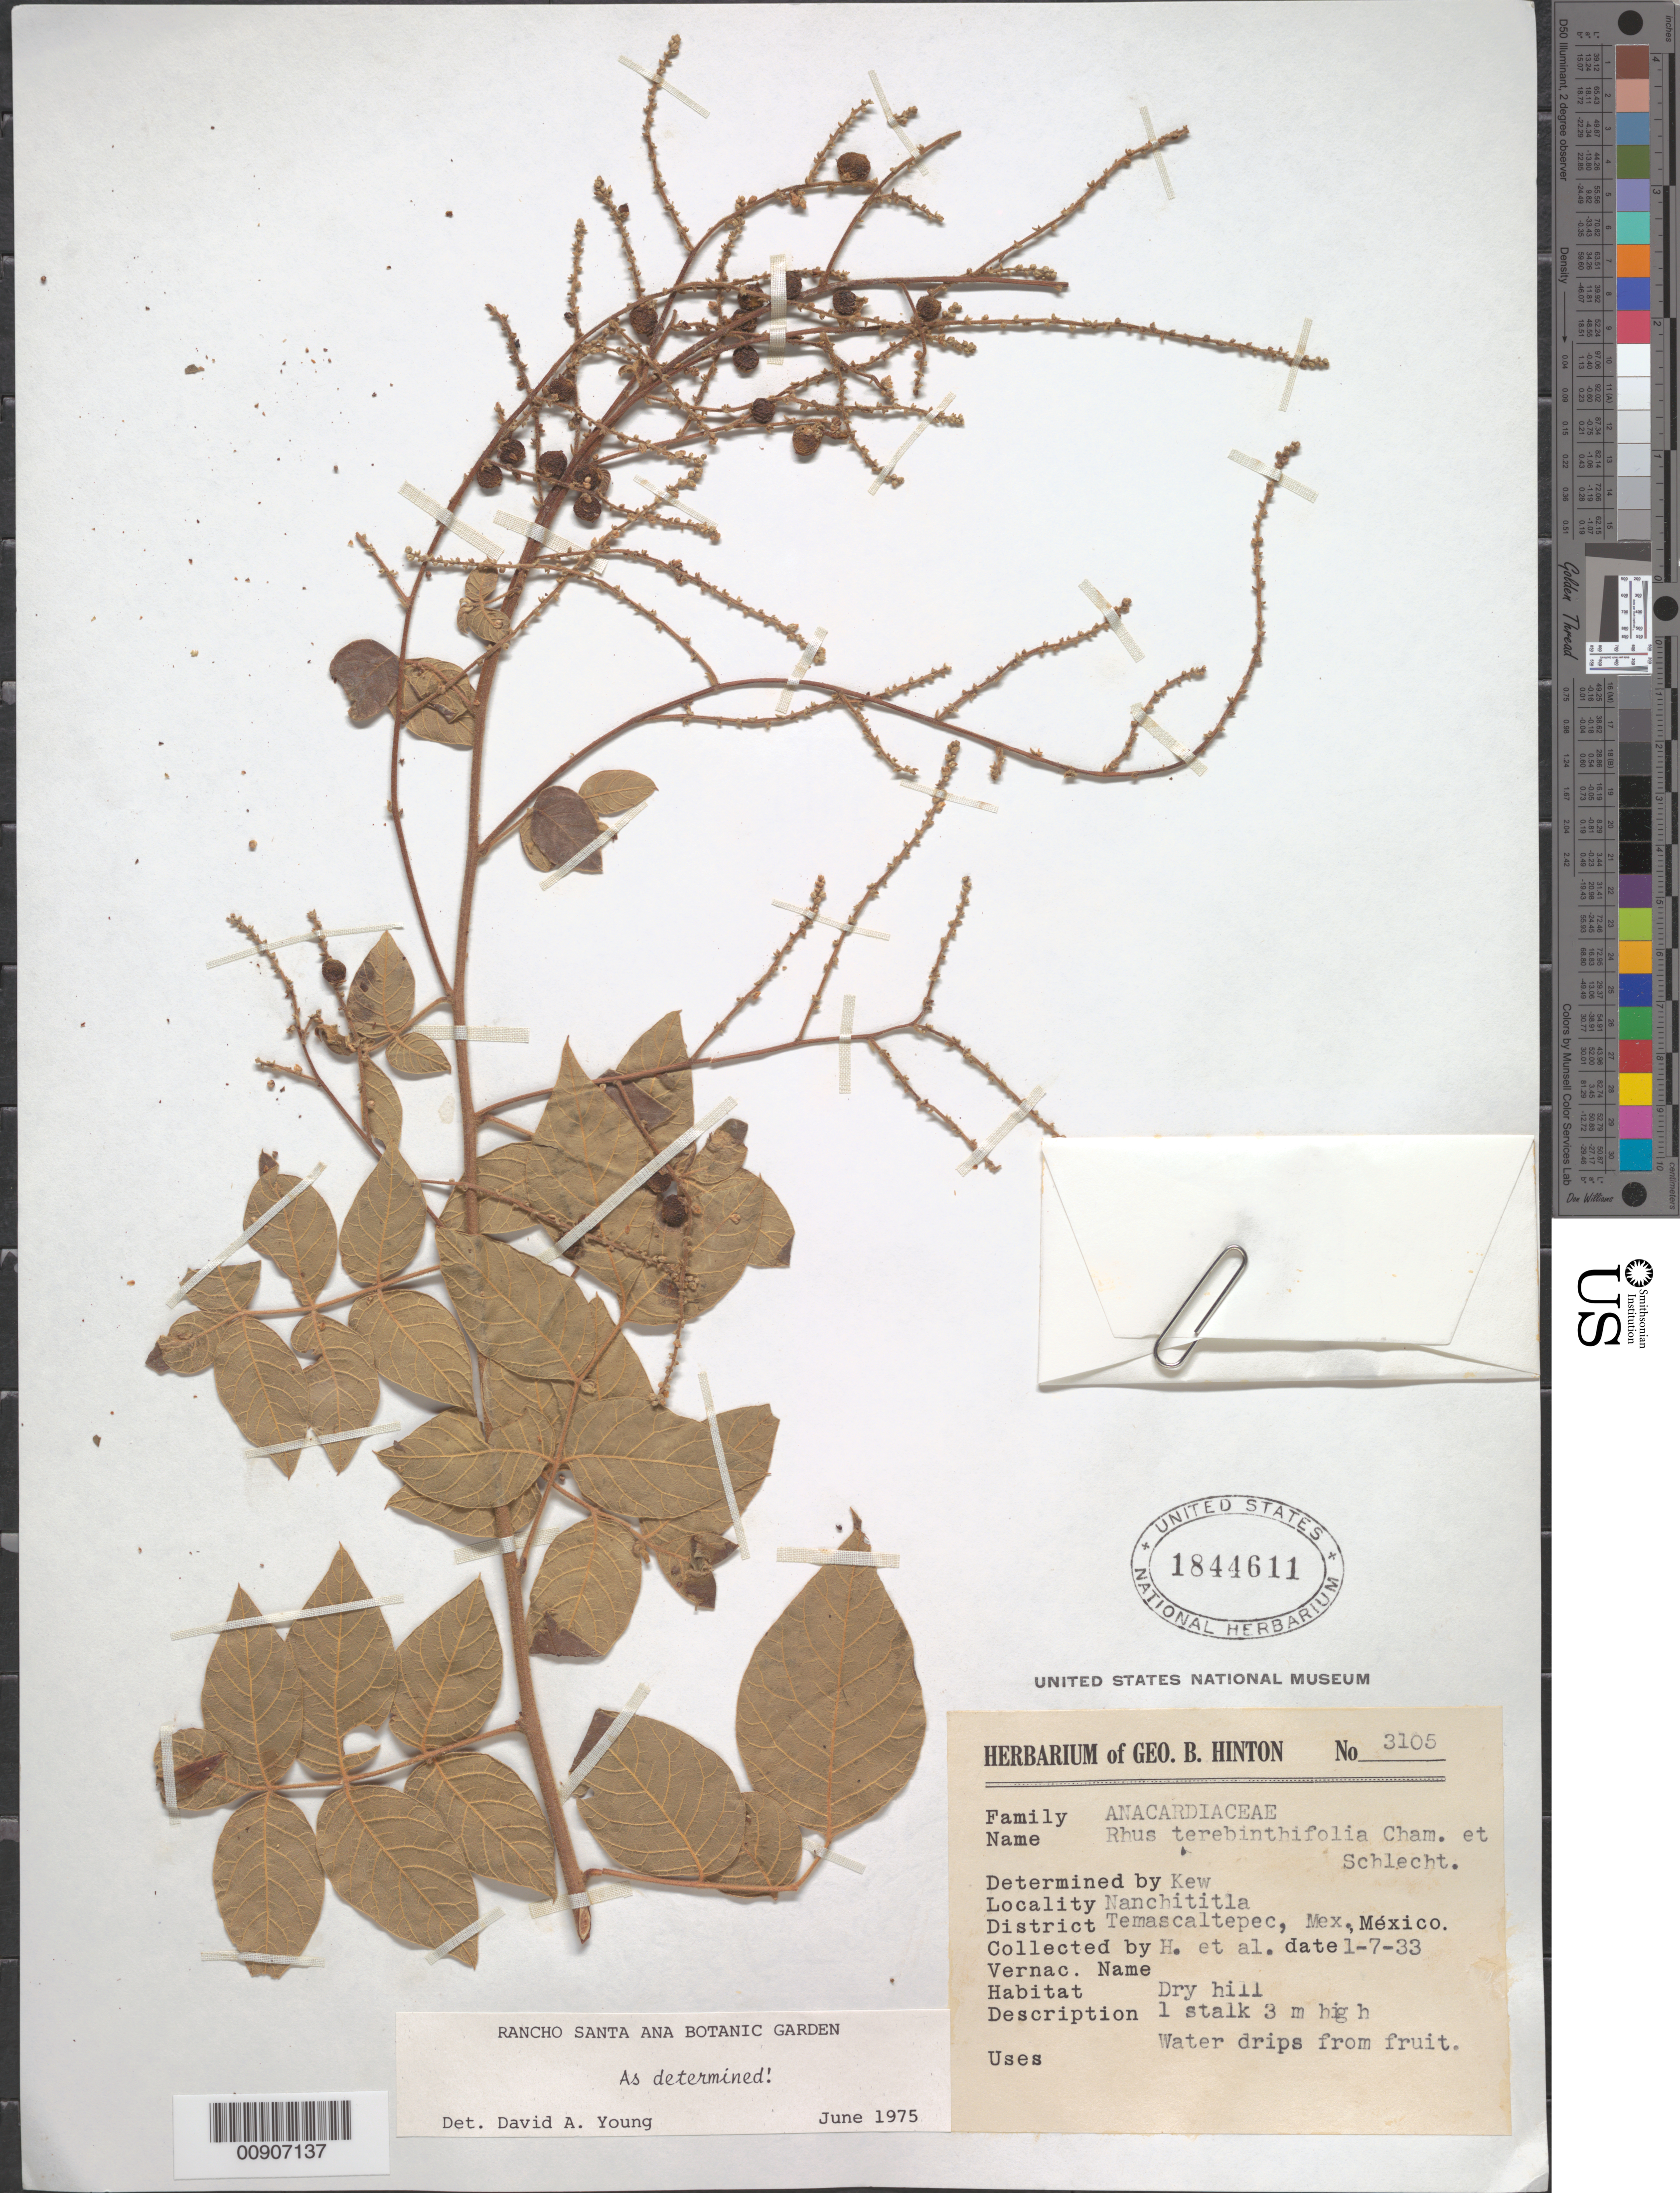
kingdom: Plantae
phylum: Tracheophyta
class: Magnoliopsida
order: Sapindales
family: Anacardiaceae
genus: Rhus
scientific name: Rhus terebinthifolia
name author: Schltdl. & Cham.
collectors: G. B. Hinton & et al.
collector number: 3105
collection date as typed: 07 Jan 1933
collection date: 1933-01-07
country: Mexico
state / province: México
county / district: Temascaltepec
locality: Nanchititla, District Temascaltepec, State of México.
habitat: Dry hill.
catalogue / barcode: US 1844611